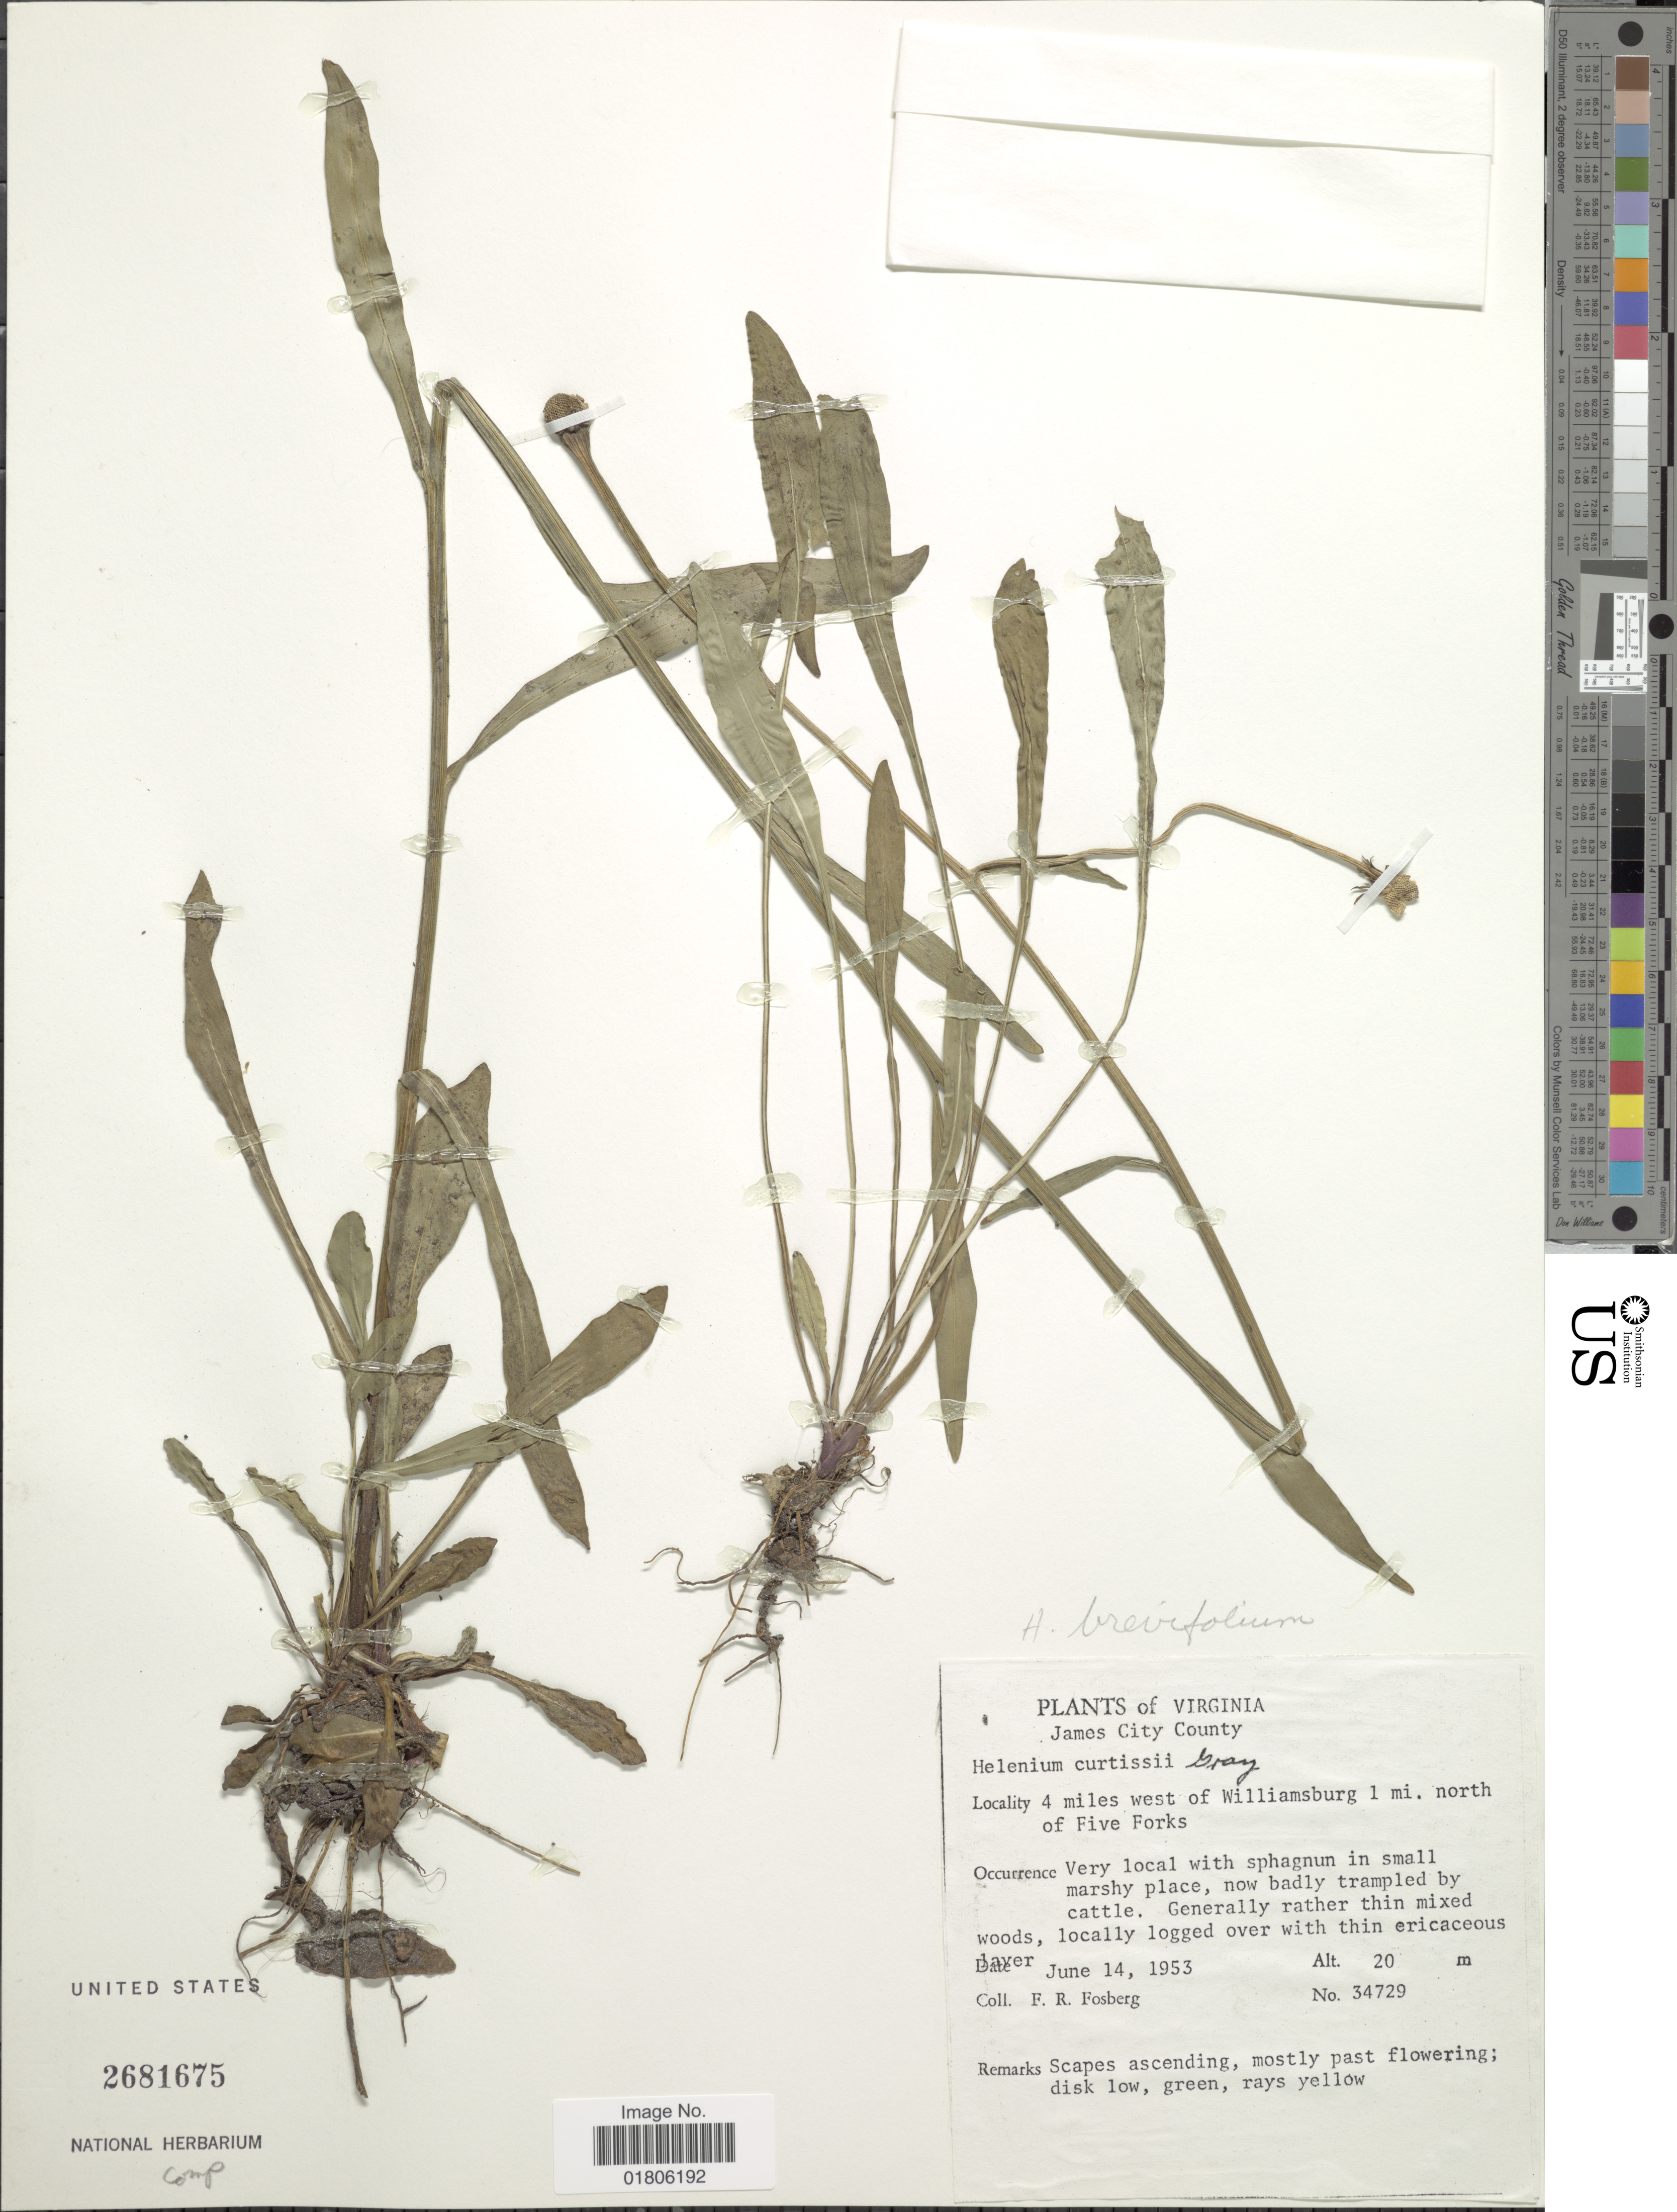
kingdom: Plantae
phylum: Tracheophyta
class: Magnoliopsida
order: Asterales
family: Asteraceae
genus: Helenium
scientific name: Helenium brevifolium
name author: (Nutt.) Alph. Wood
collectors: F. R. Fosberg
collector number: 34729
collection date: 1953-06-14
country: United States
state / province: Virginia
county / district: James City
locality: James City County. 4miles west of Williamsburg 1 mi. north of Five Forks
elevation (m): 20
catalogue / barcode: US 2681675